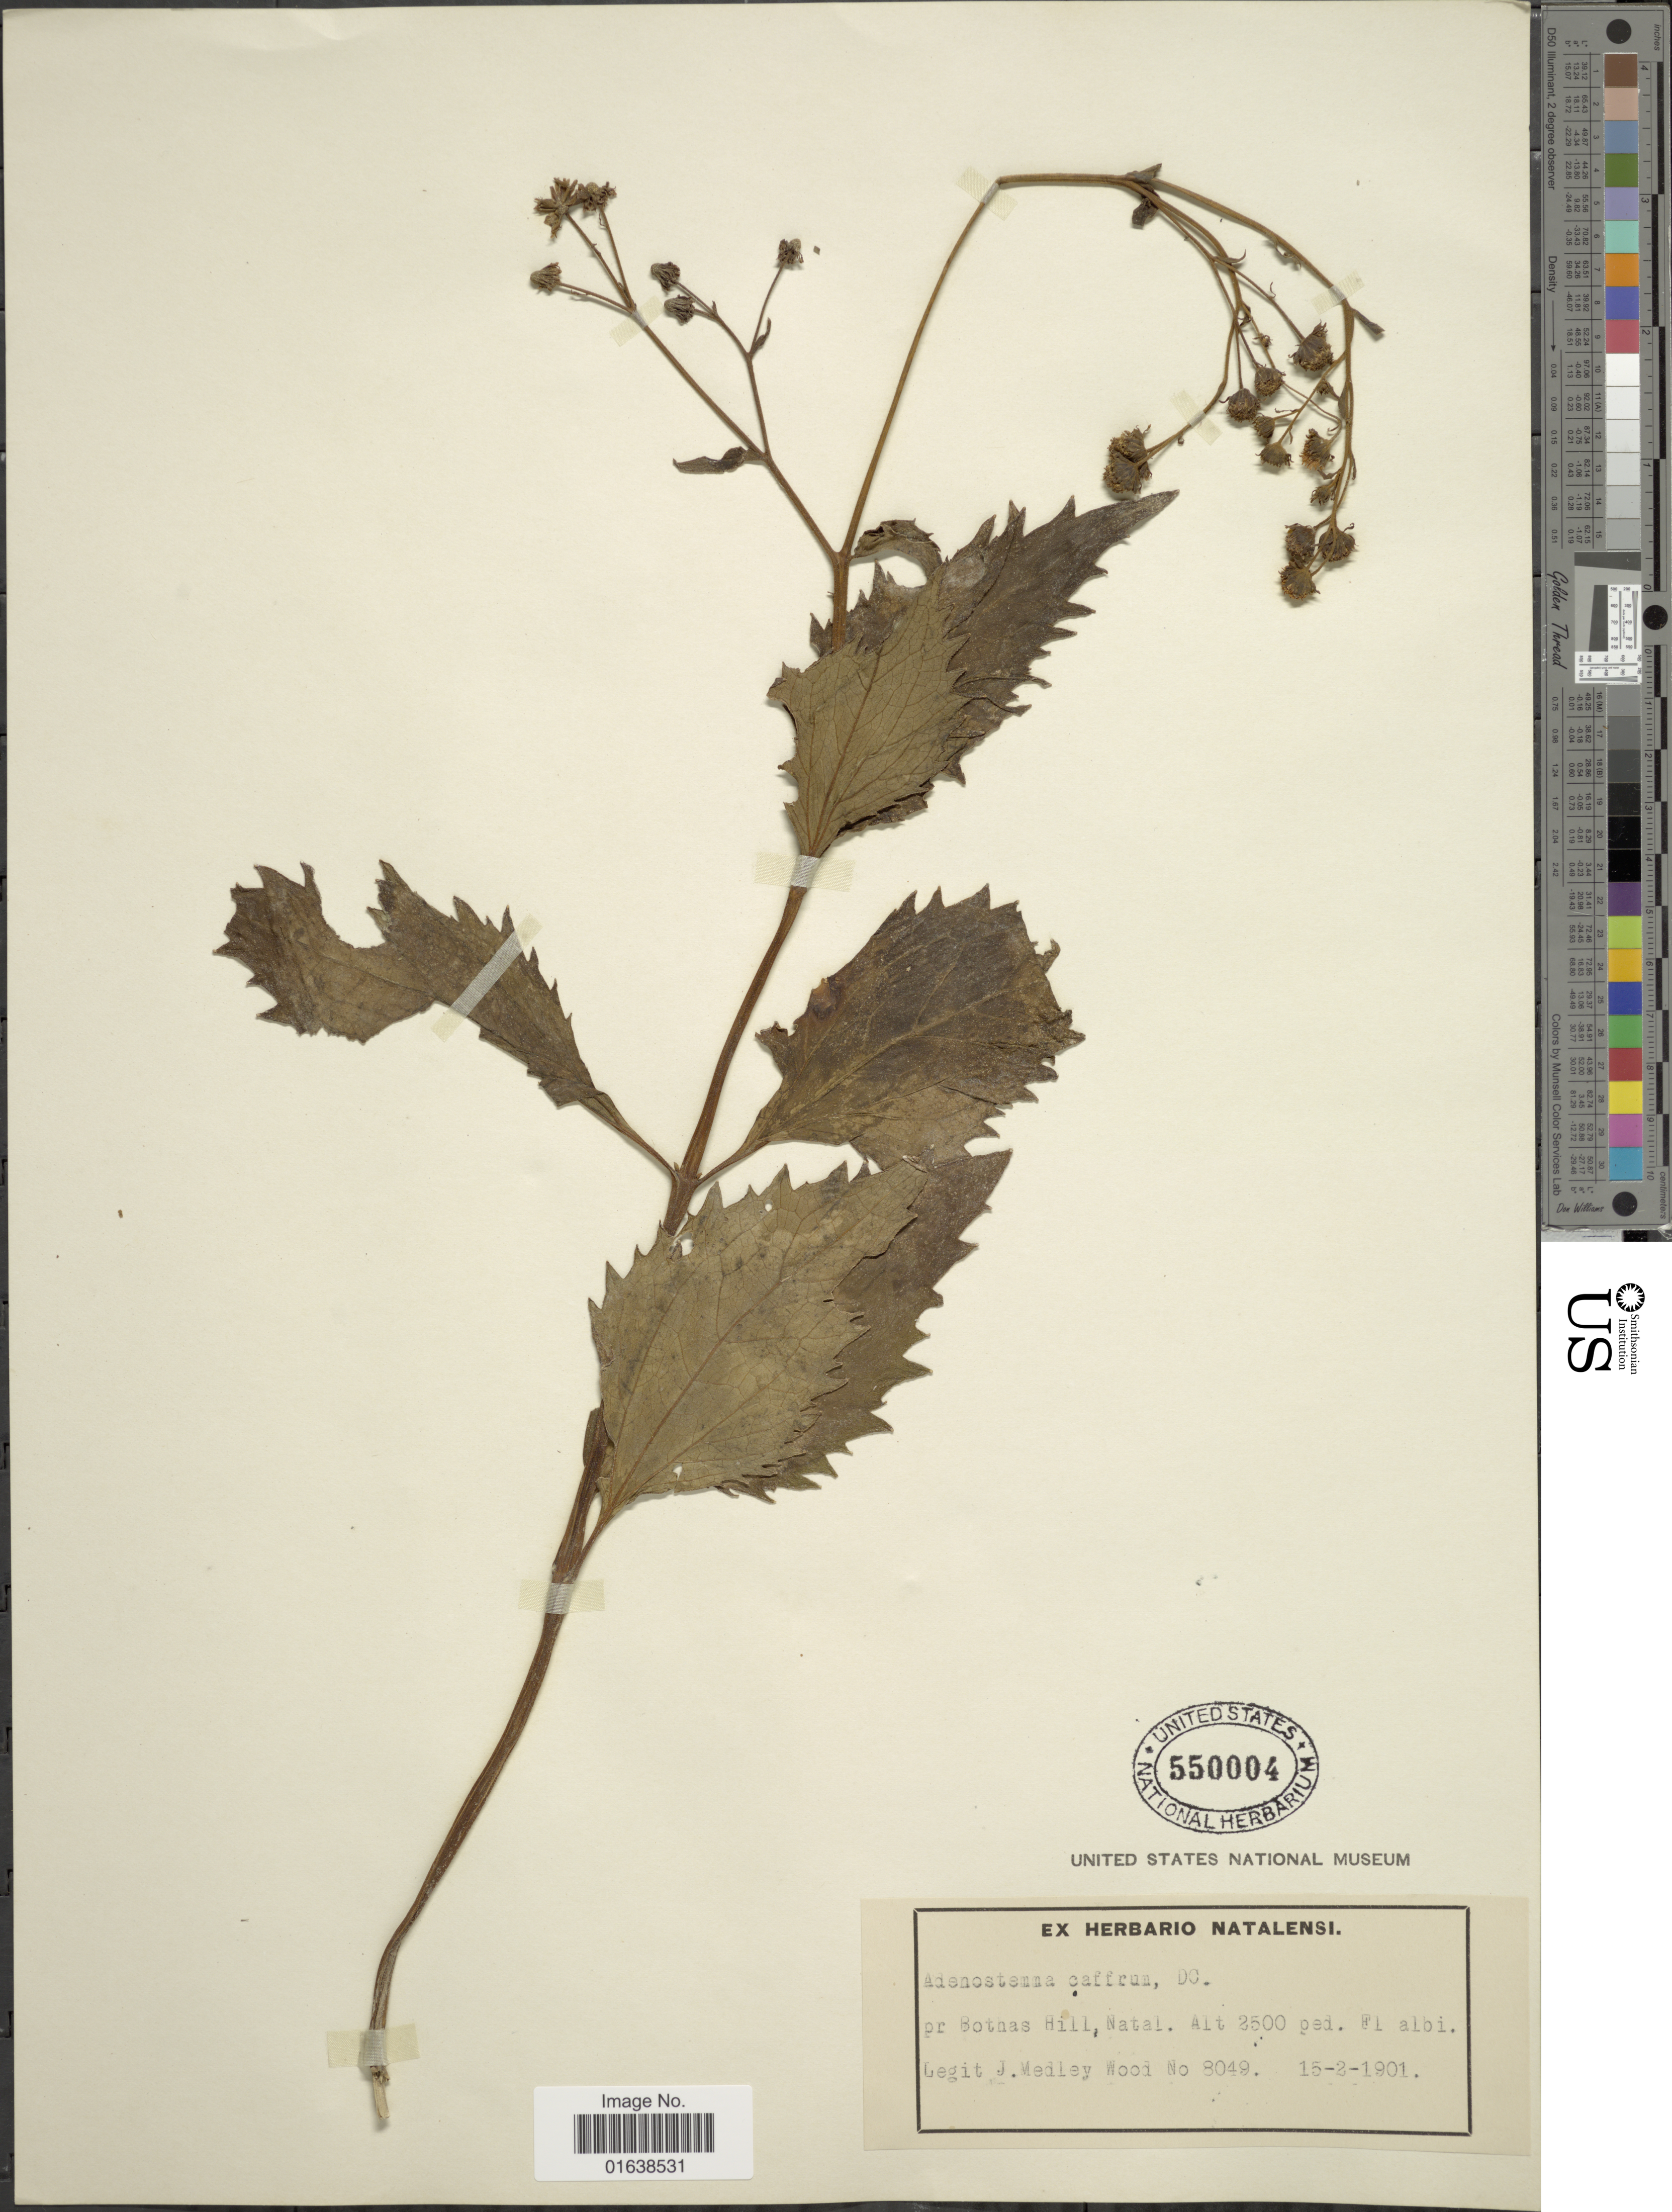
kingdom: Plantae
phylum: Tracheophyta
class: Magnoliopsida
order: Asterales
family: Asteraceae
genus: Adenostemma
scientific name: Adenostemma caffrum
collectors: J. Medley Wood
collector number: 8049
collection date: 1901-02-15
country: South Africa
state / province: KwaZulu-Natal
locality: Pr Botnas Hill, Natal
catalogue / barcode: US 550004